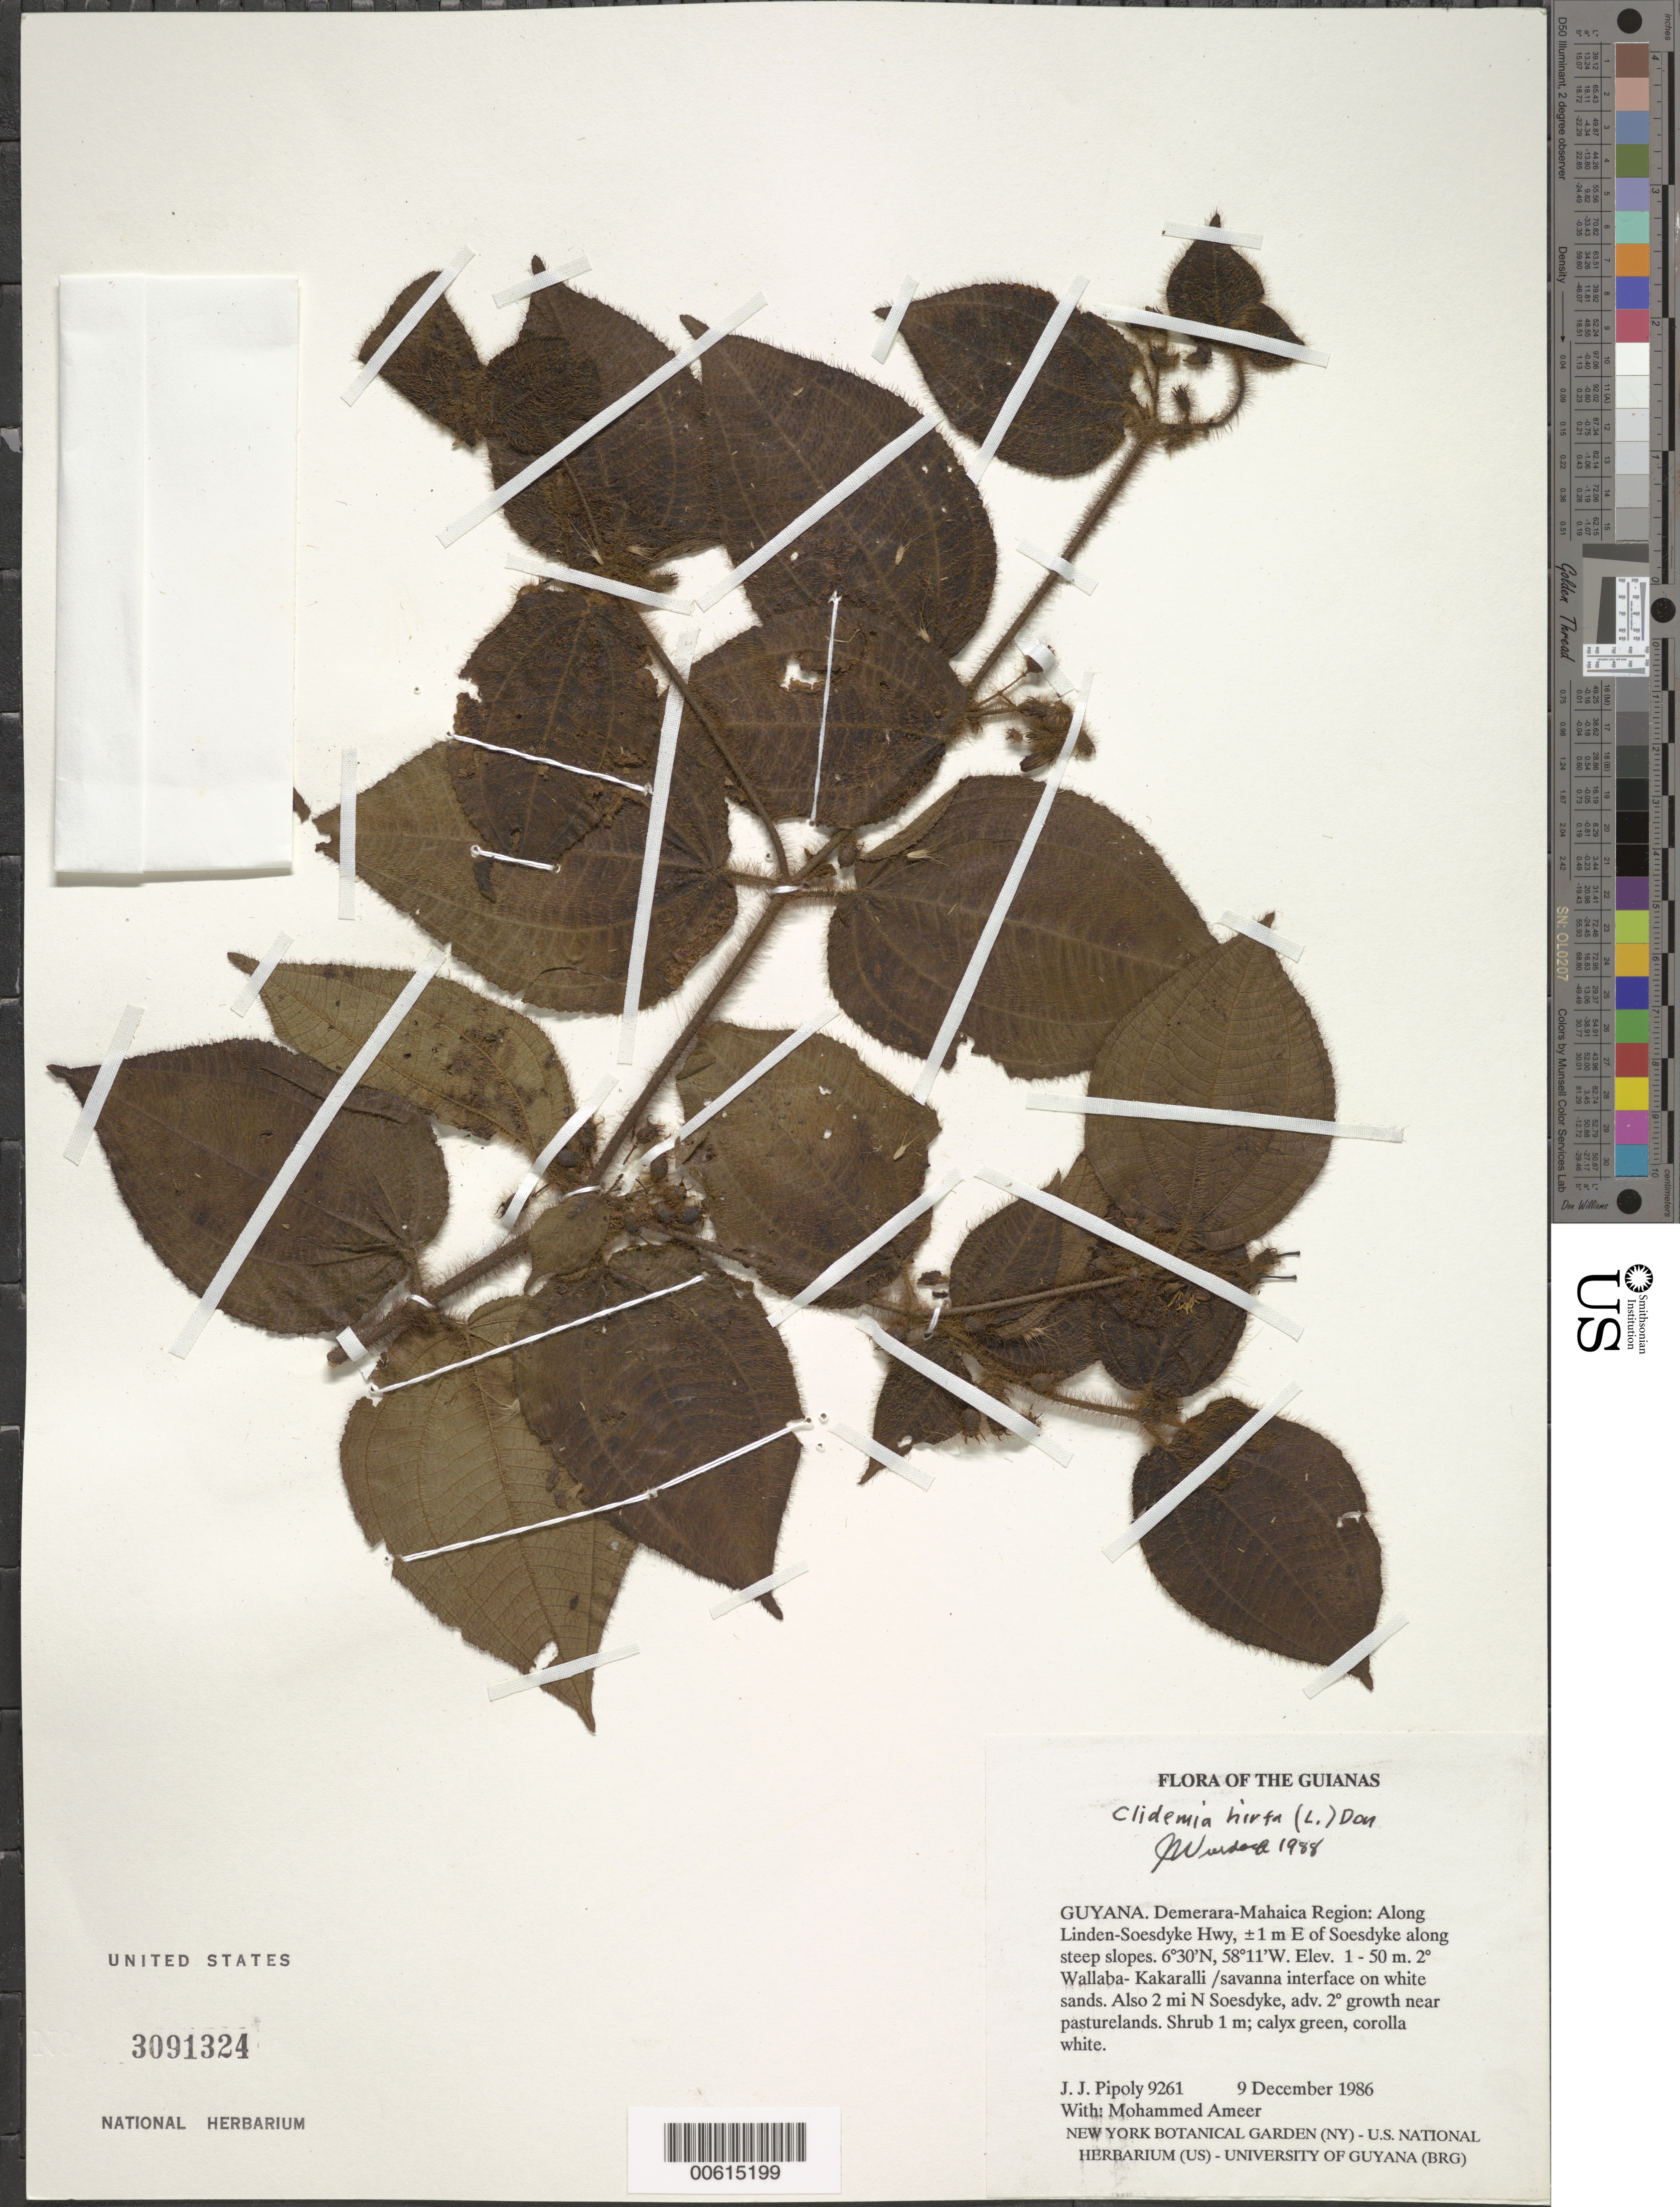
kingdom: Plantae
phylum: Tracheophyta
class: Magnoliopsida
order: Myrtales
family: Melastomataceae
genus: Clidemia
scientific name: Clidemia hirta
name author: (L.) D. Don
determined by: Wurdack, John J., (US), US (UNITED STATES)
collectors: J. J. Pipoly & M. Ameer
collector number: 9261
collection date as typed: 9 December 1986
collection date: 1986-12-09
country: Guyana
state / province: Demerara-Mahaica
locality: Along Linden-Soesdyke Hwy, ±1 m E of Soesdyke along steep slopes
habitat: Secondary Wallaba-Kakaralli - savanna interface on white sands. Also 2 mi N Soesdyke, adv. secondary growth near pasturelands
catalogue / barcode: US 3091324